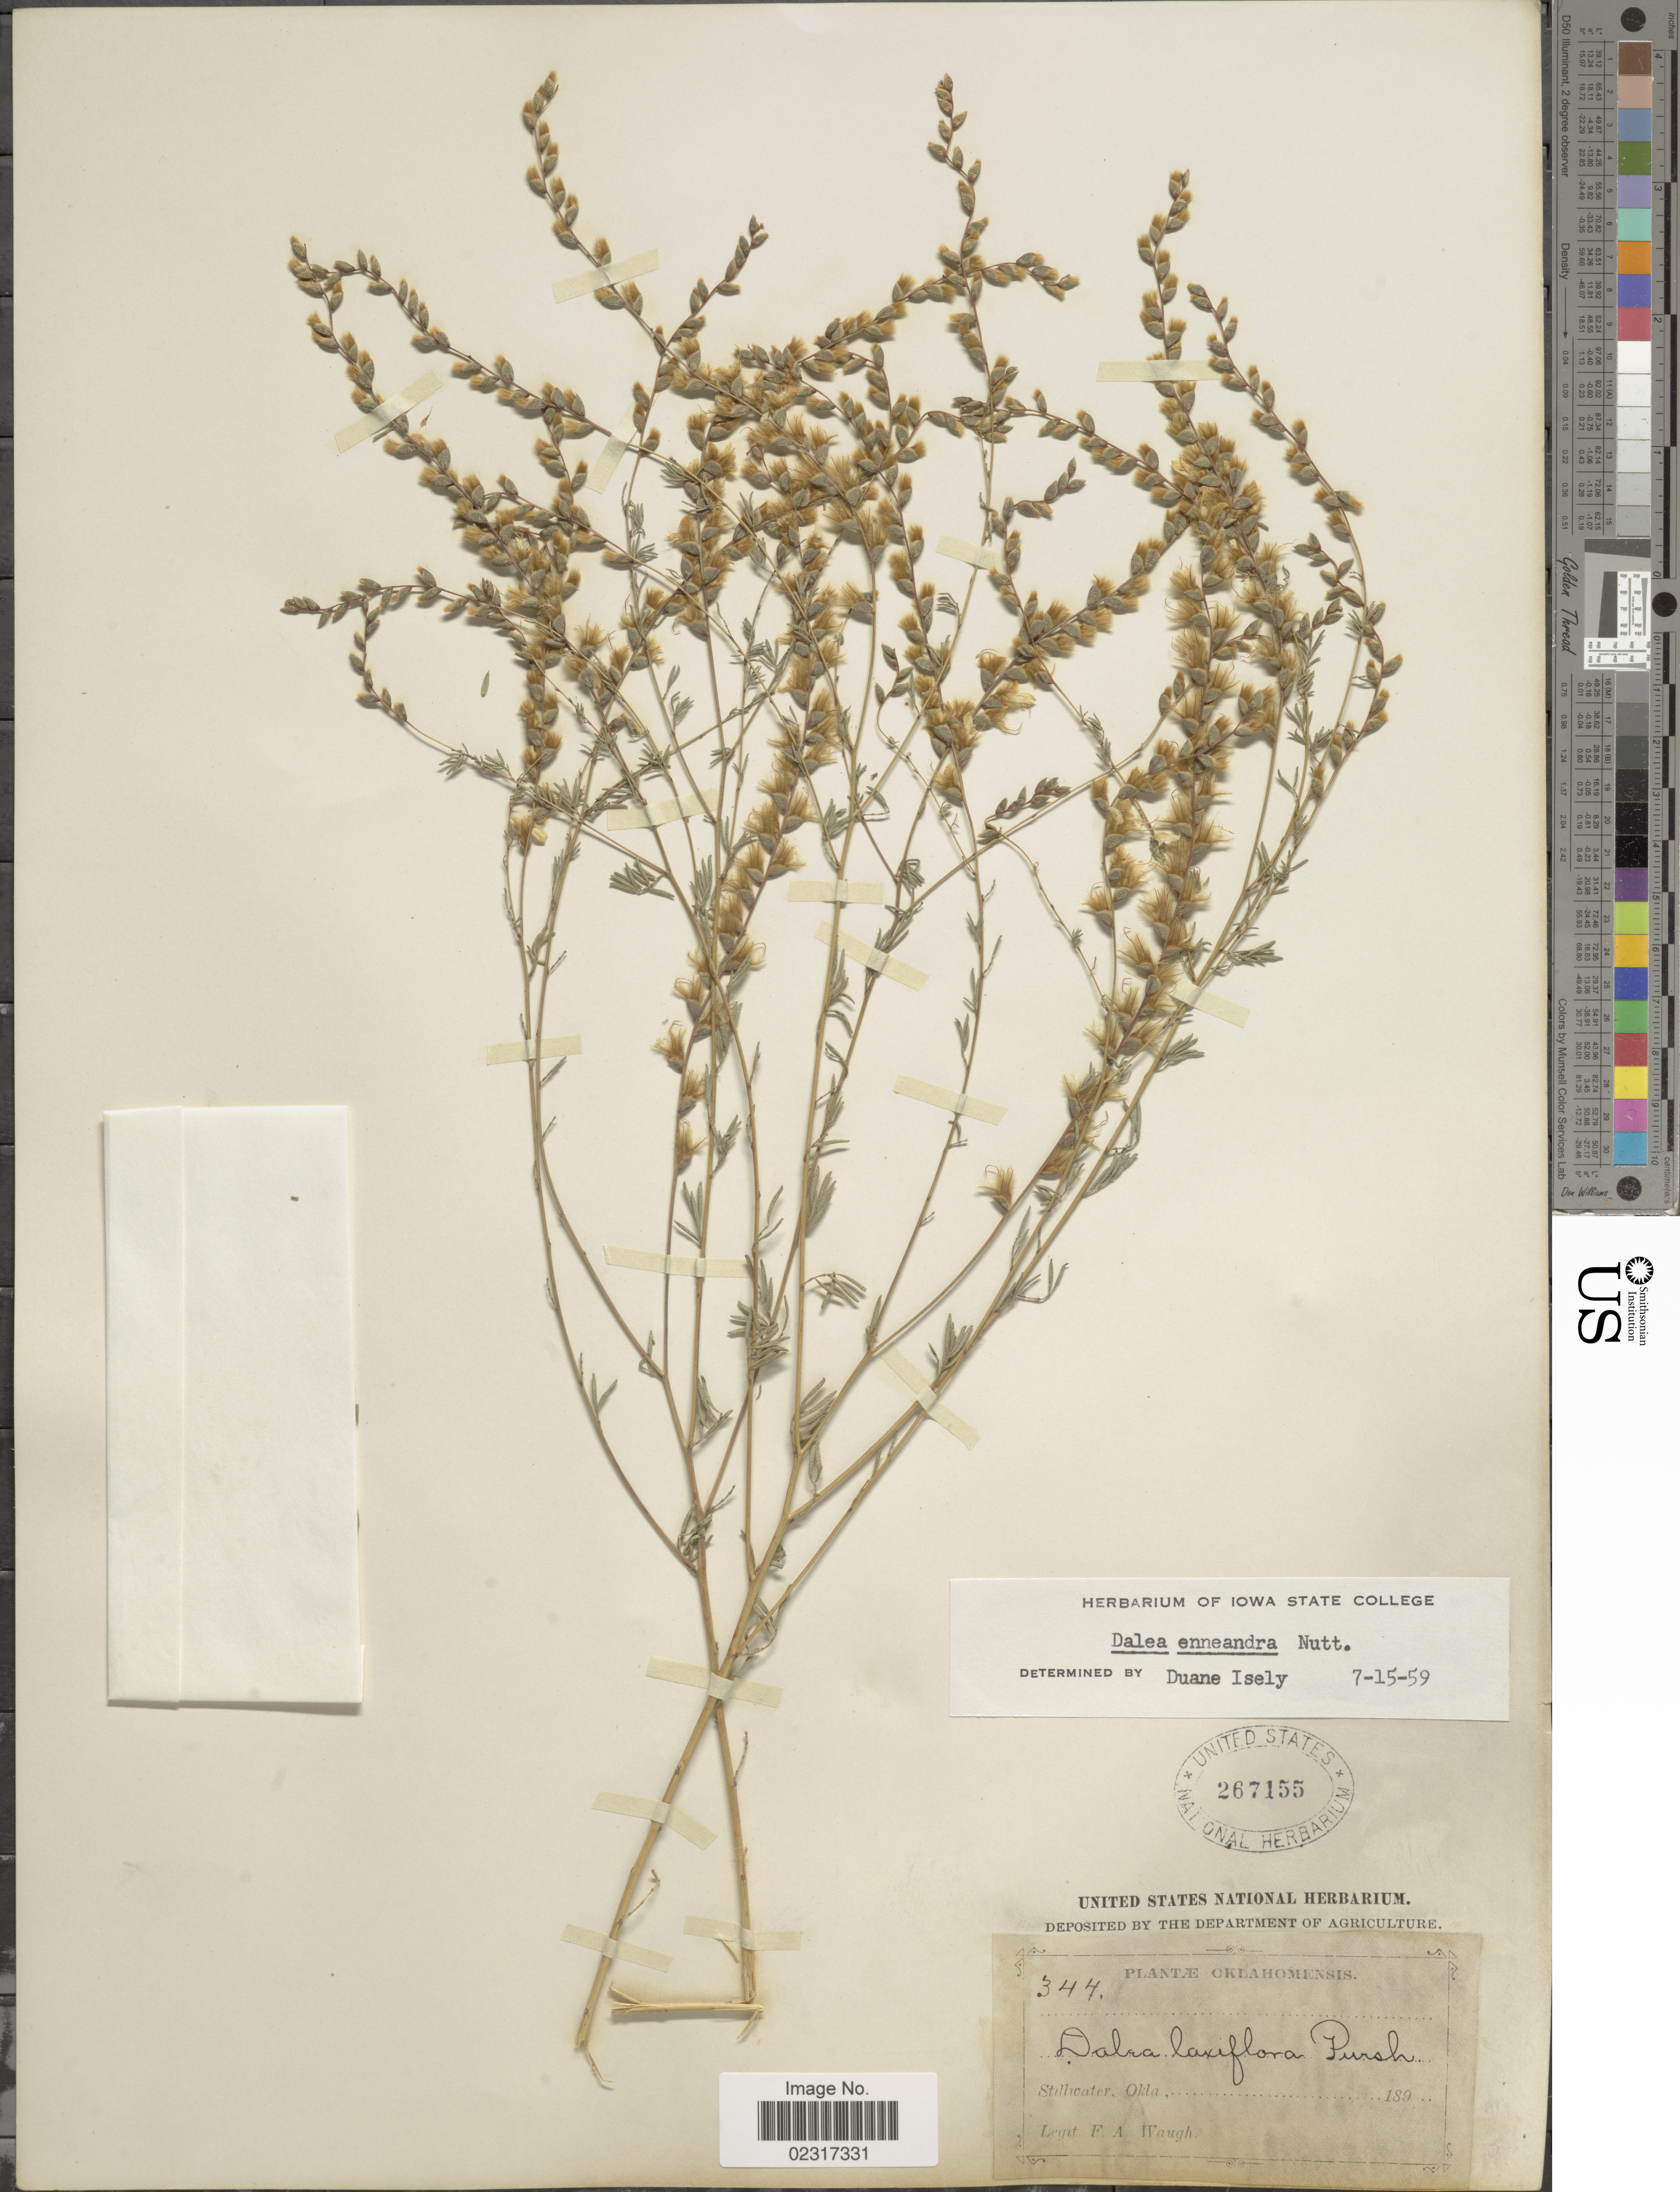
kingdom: Plantae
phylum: Tracheophyta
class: Magnoliopsida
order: Fabales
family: Fabaceae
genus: Dalea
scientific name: Dalea enneandra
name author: Nutt.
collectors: F. Waugh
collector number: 344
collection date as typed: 189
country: United States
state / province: Oklahoma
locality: Stillwater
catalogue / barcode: US 267155